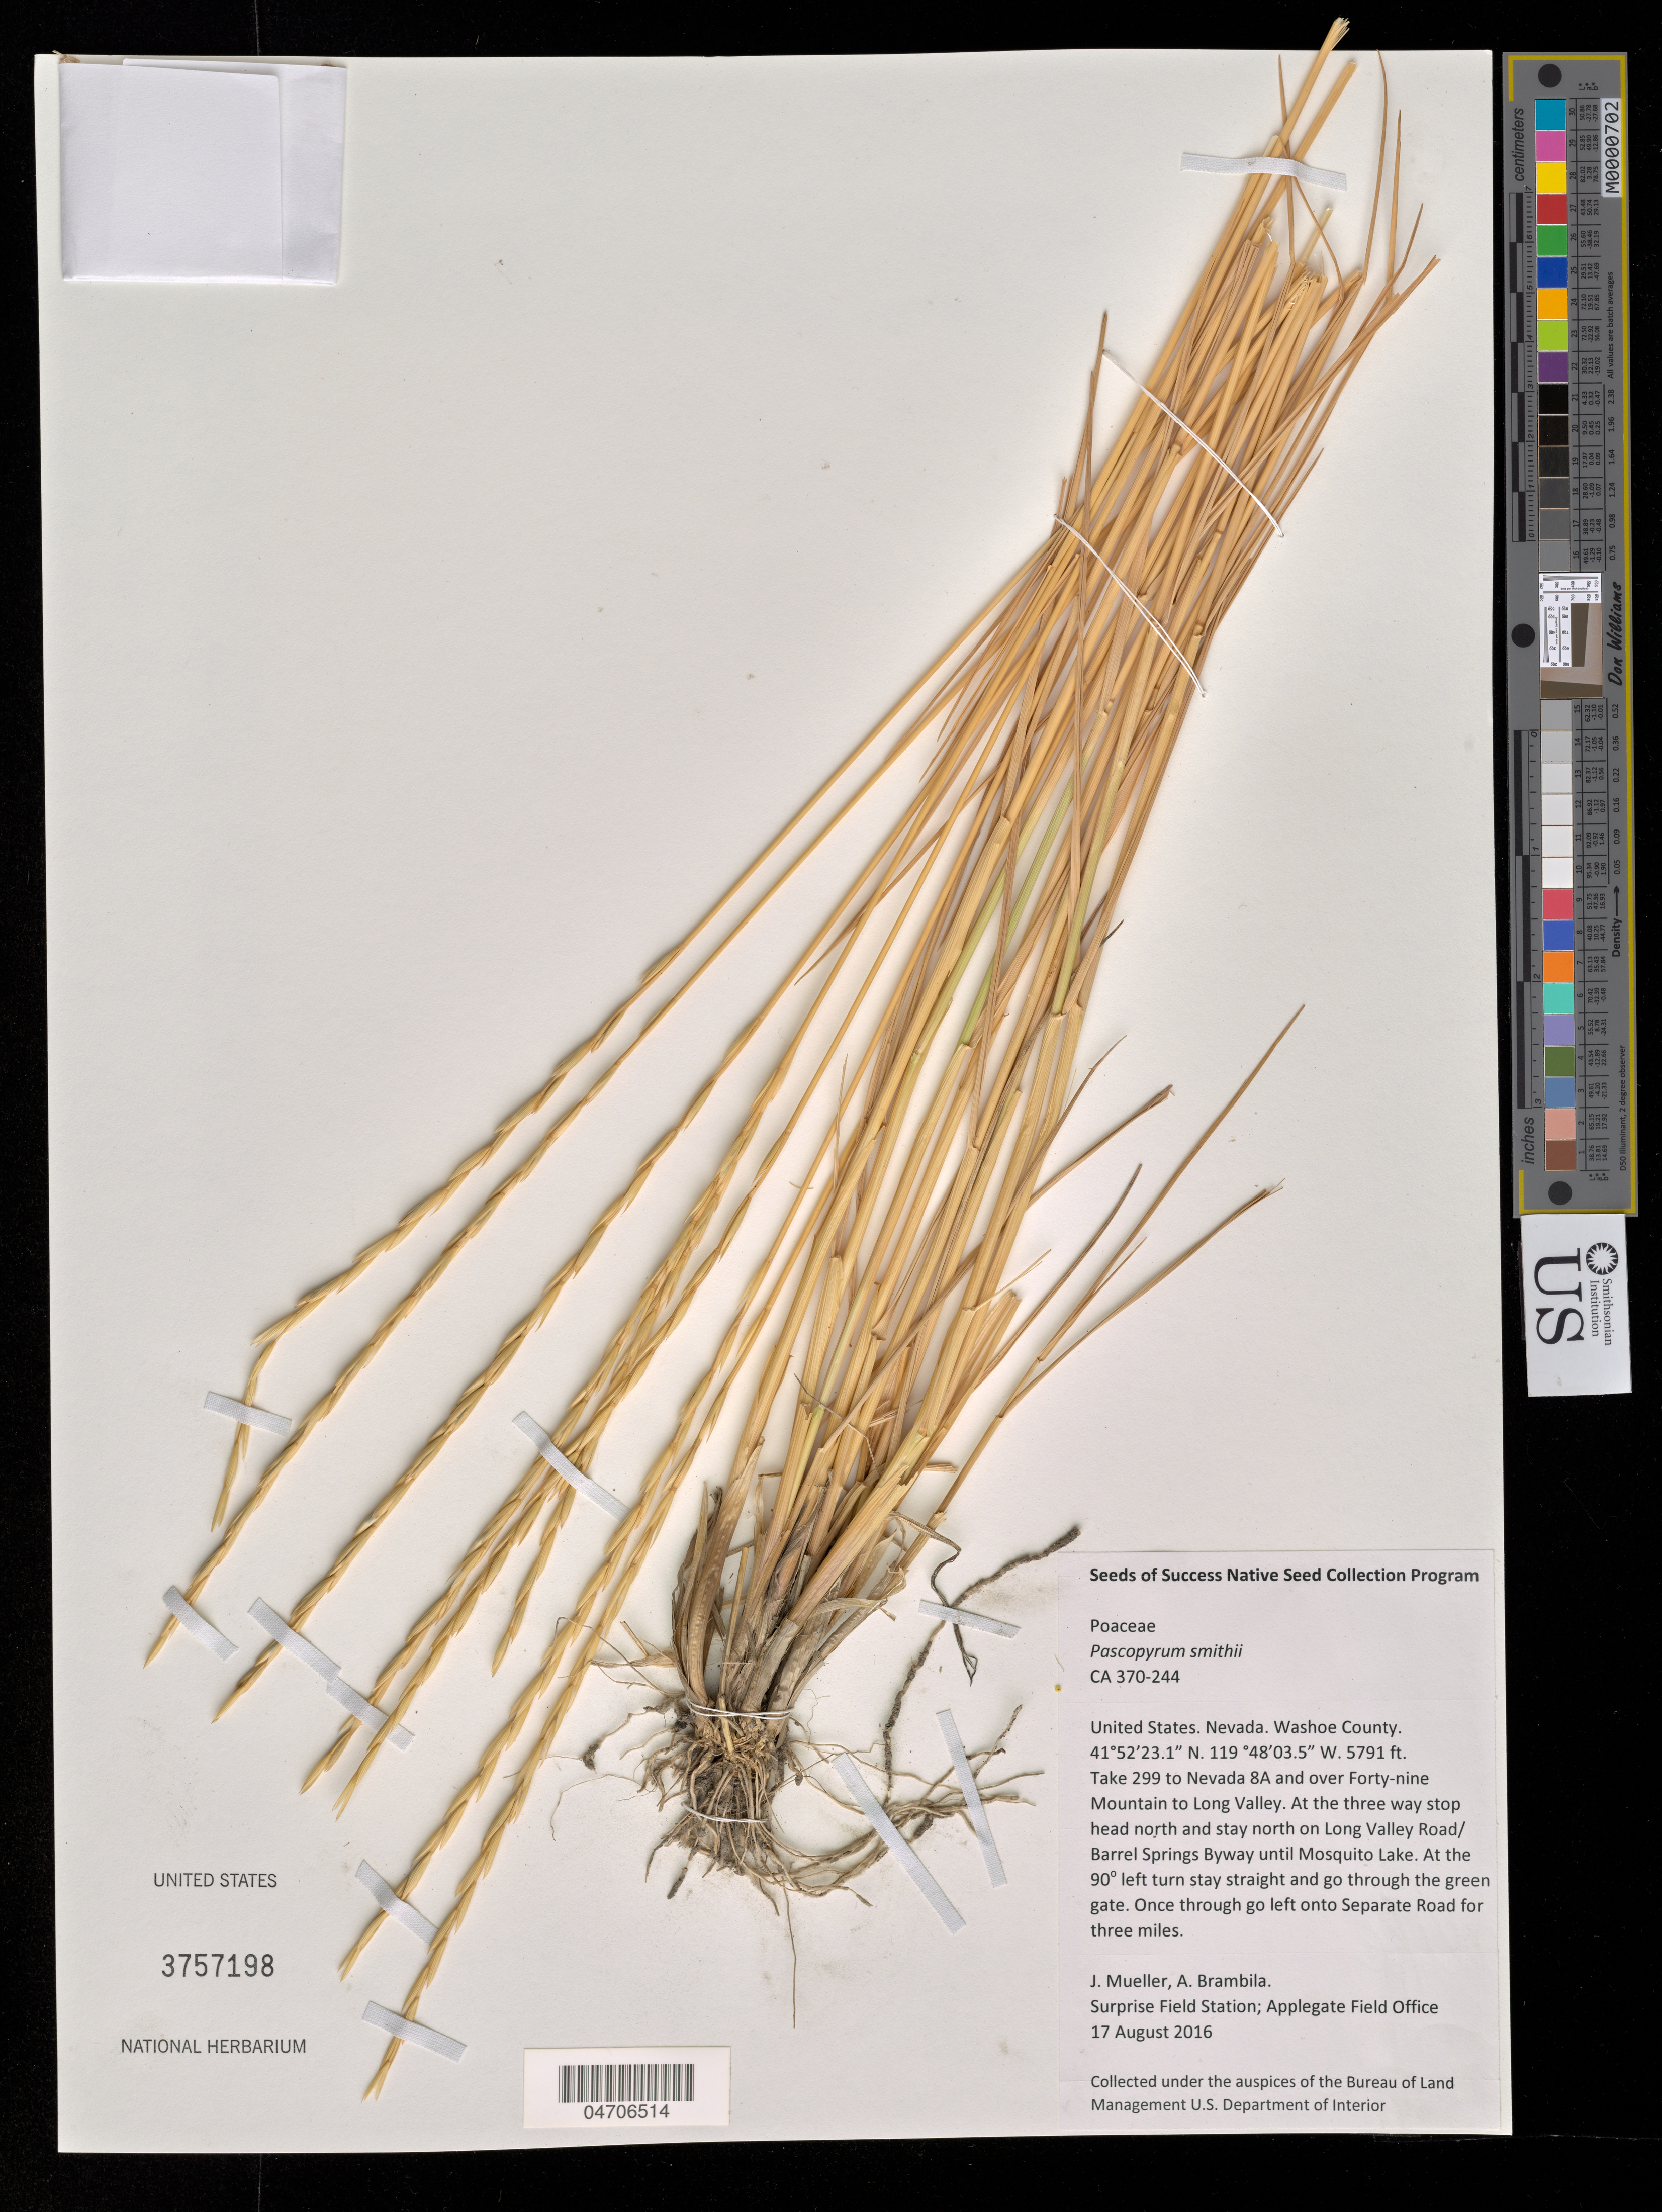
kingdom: Plantae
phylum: Tracheophyta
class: Liliopsida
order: Poales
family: Poaceae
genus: Pascopyrum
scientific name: Pascopyrum smithii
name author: (Rydb.) Barkworth & Dewey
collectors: J. Mueller & A. Brambila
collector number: CA370-244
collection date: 2016-08-17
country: United States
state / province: Nevada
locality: Washoe County. Take 299 to Nevada 8A and over Forty-nine Mountain to Long Valley. At the three way stop head north and stay north on Long Valley Road/Barrel Springs Byway until Mosquito Lake. At the 90° left turn stay straight and go through the green gate. Once through go left onto Separate Road for three miles.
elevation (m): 1765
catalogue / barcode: US 3757198